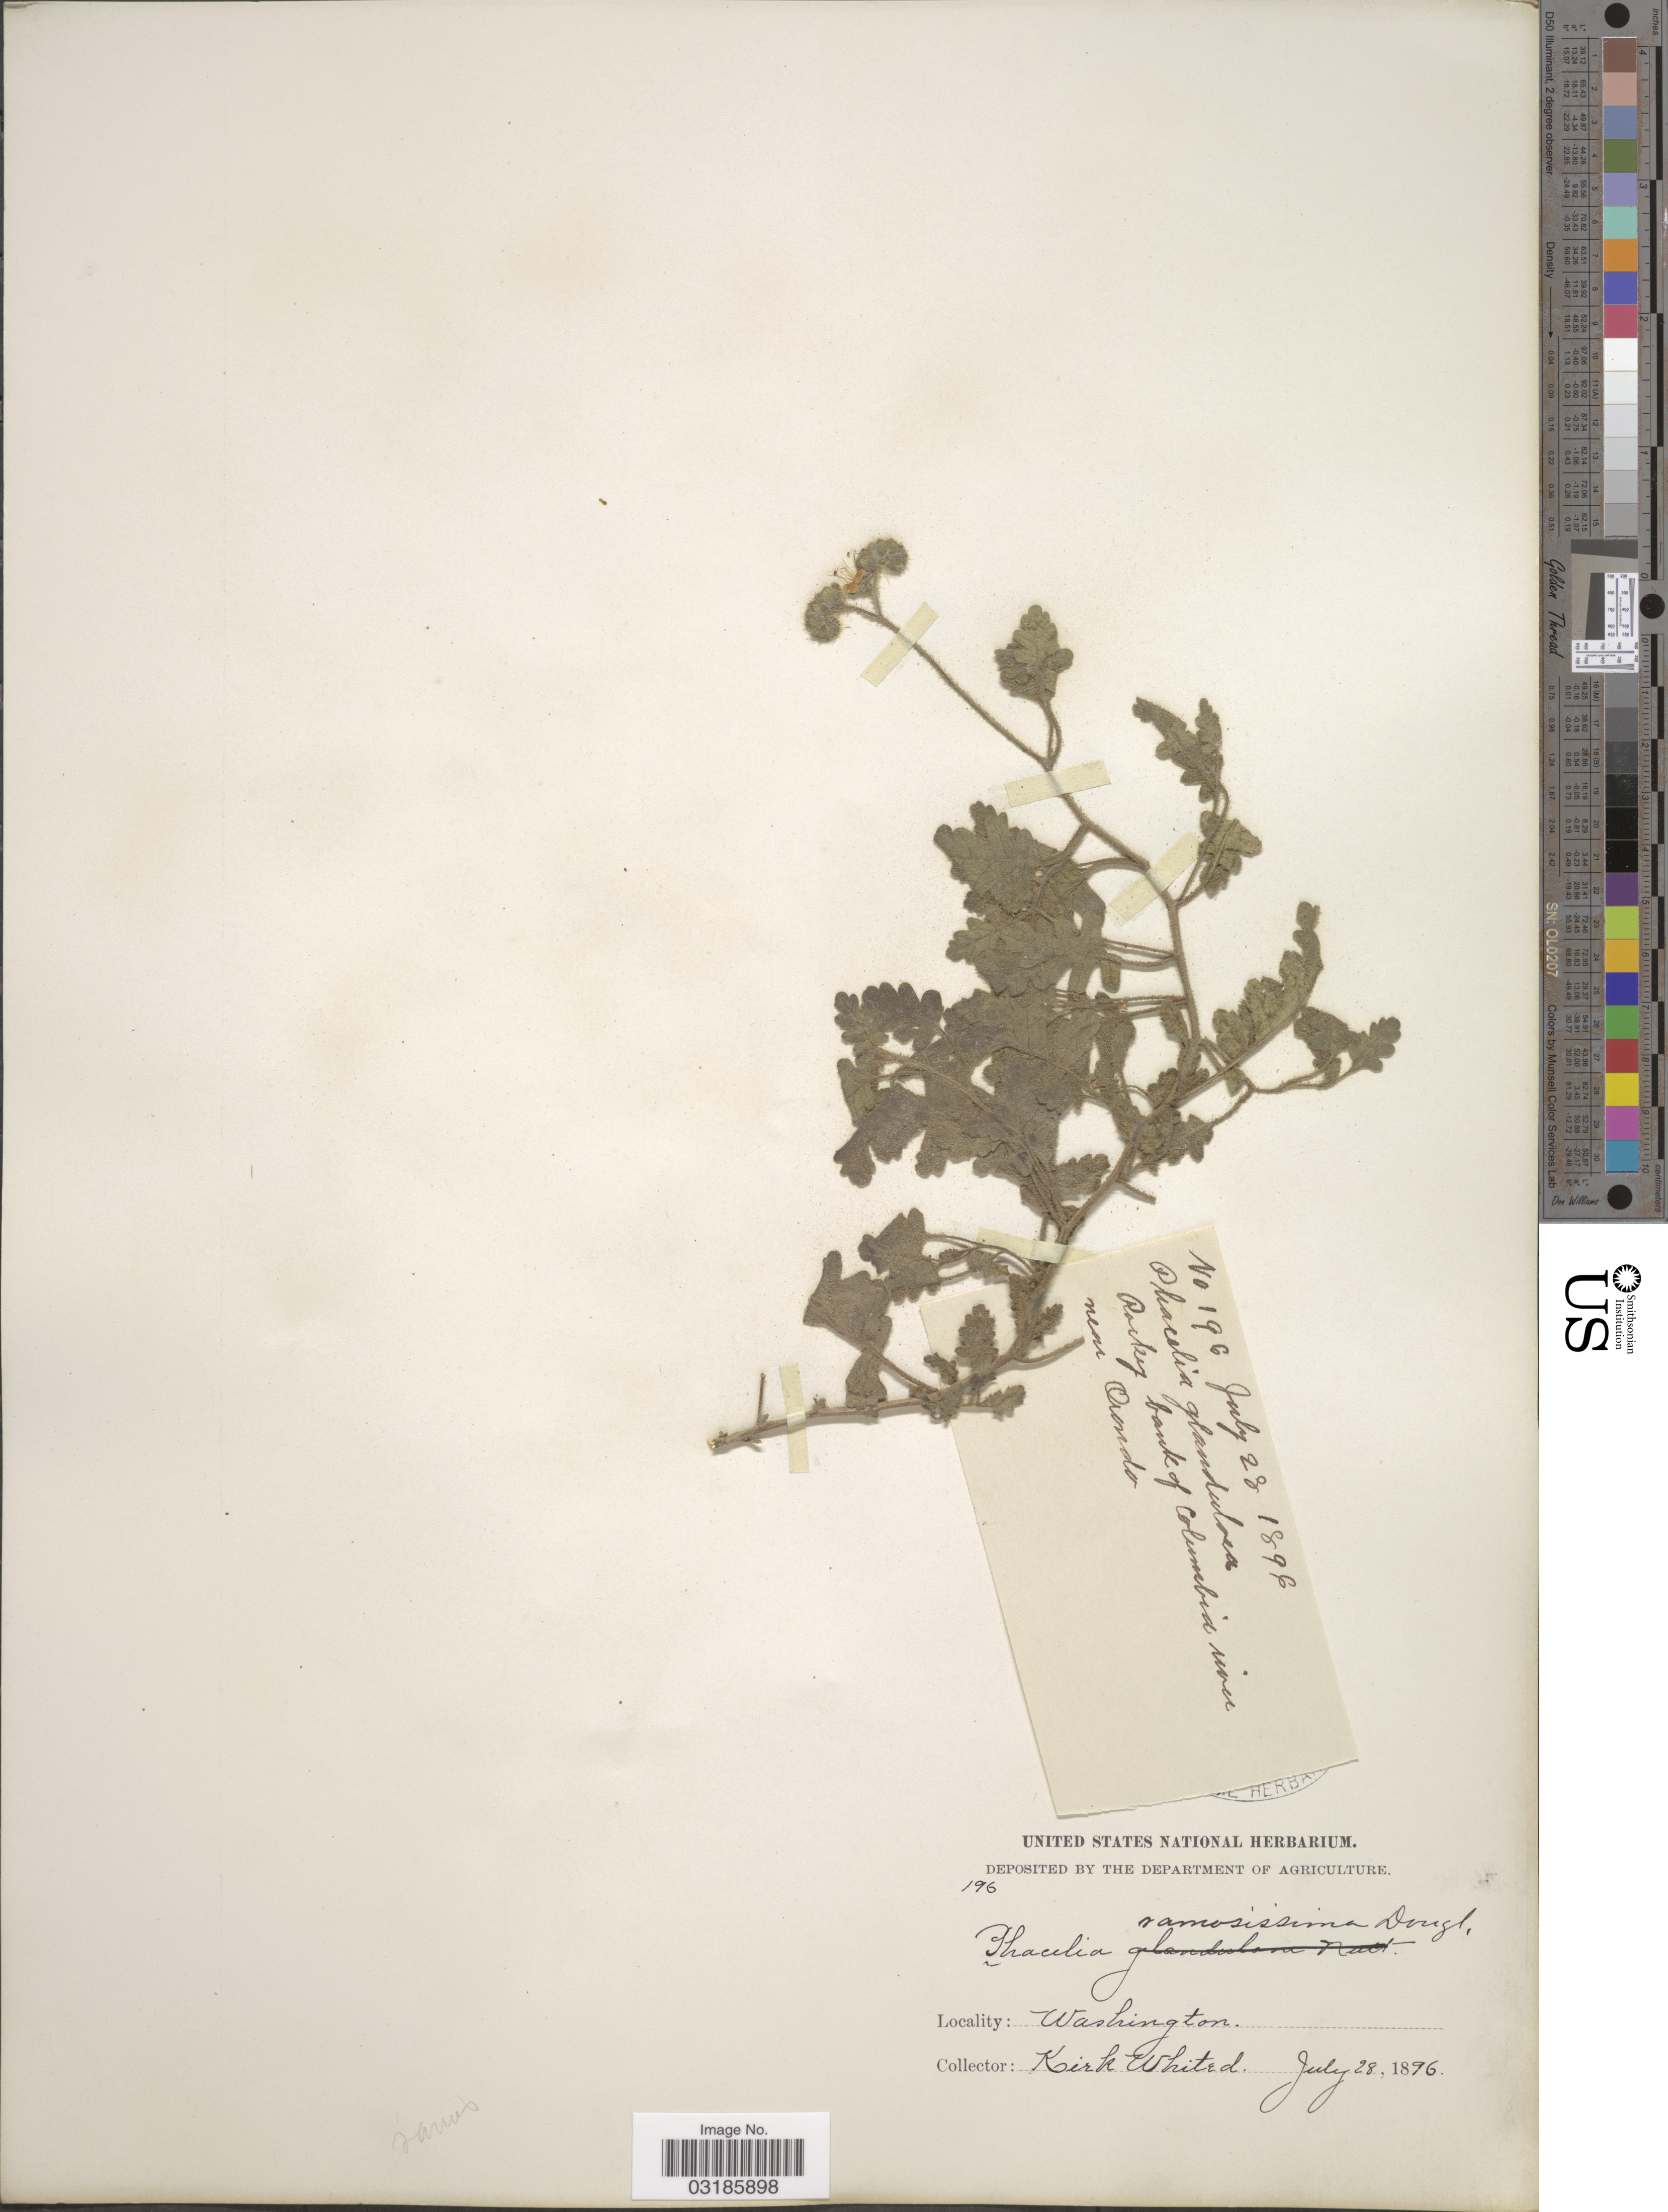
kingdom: Plantae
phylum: Tracheophyta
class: Magnoliopsida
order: Boraginales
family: Hydrophyllaceae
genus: Phacelia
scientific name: Phacelia ramosissima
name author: Douglas ex Lehm.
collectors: K. Whited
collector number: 196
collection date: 1896-07-28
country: United States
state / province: Washington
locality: Rocky bank of Columbia river near Orondo.